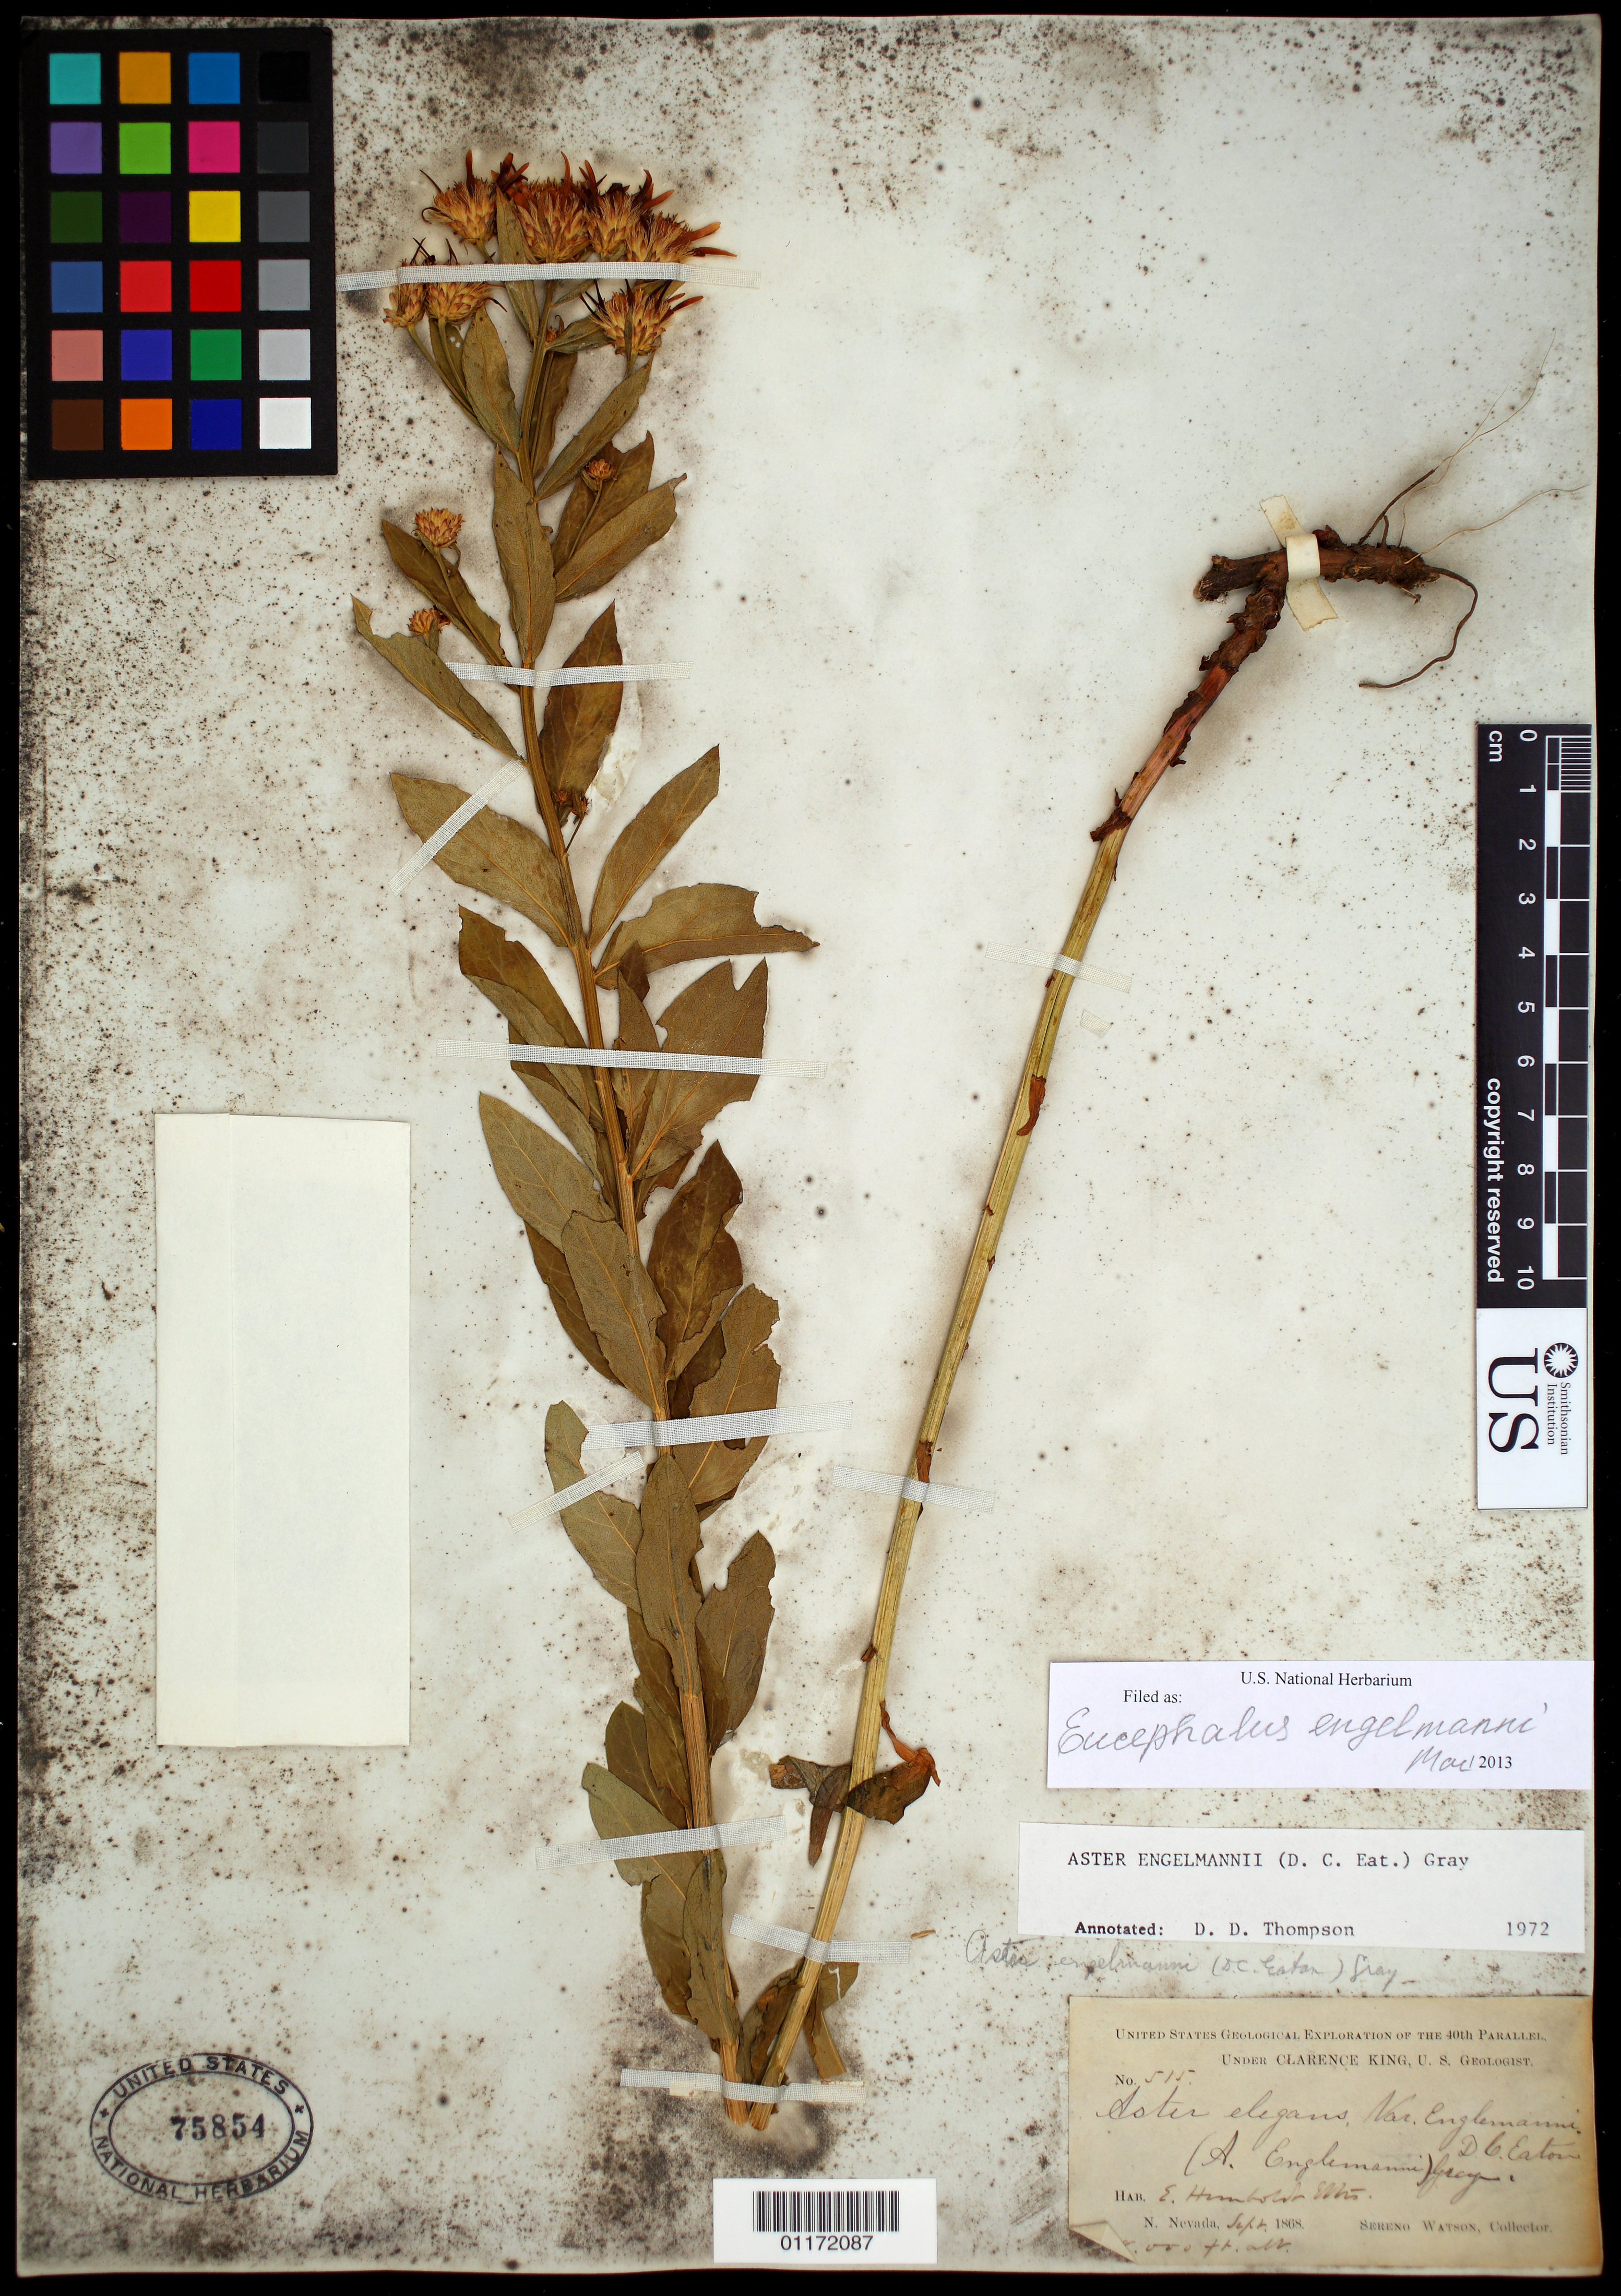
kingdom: Plantae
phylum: Tracheophyta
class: Magnoliopsida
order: Asterales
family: Asteraceae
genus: Eucephalus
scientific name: Eucephalus engelmannii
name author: (D.C. Eaton) Greene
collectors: S. Watson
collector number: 515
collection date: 1868-09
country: United States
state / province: Nevada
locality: E. Humboldt Mts.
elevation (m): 2438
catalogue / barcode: US 75854